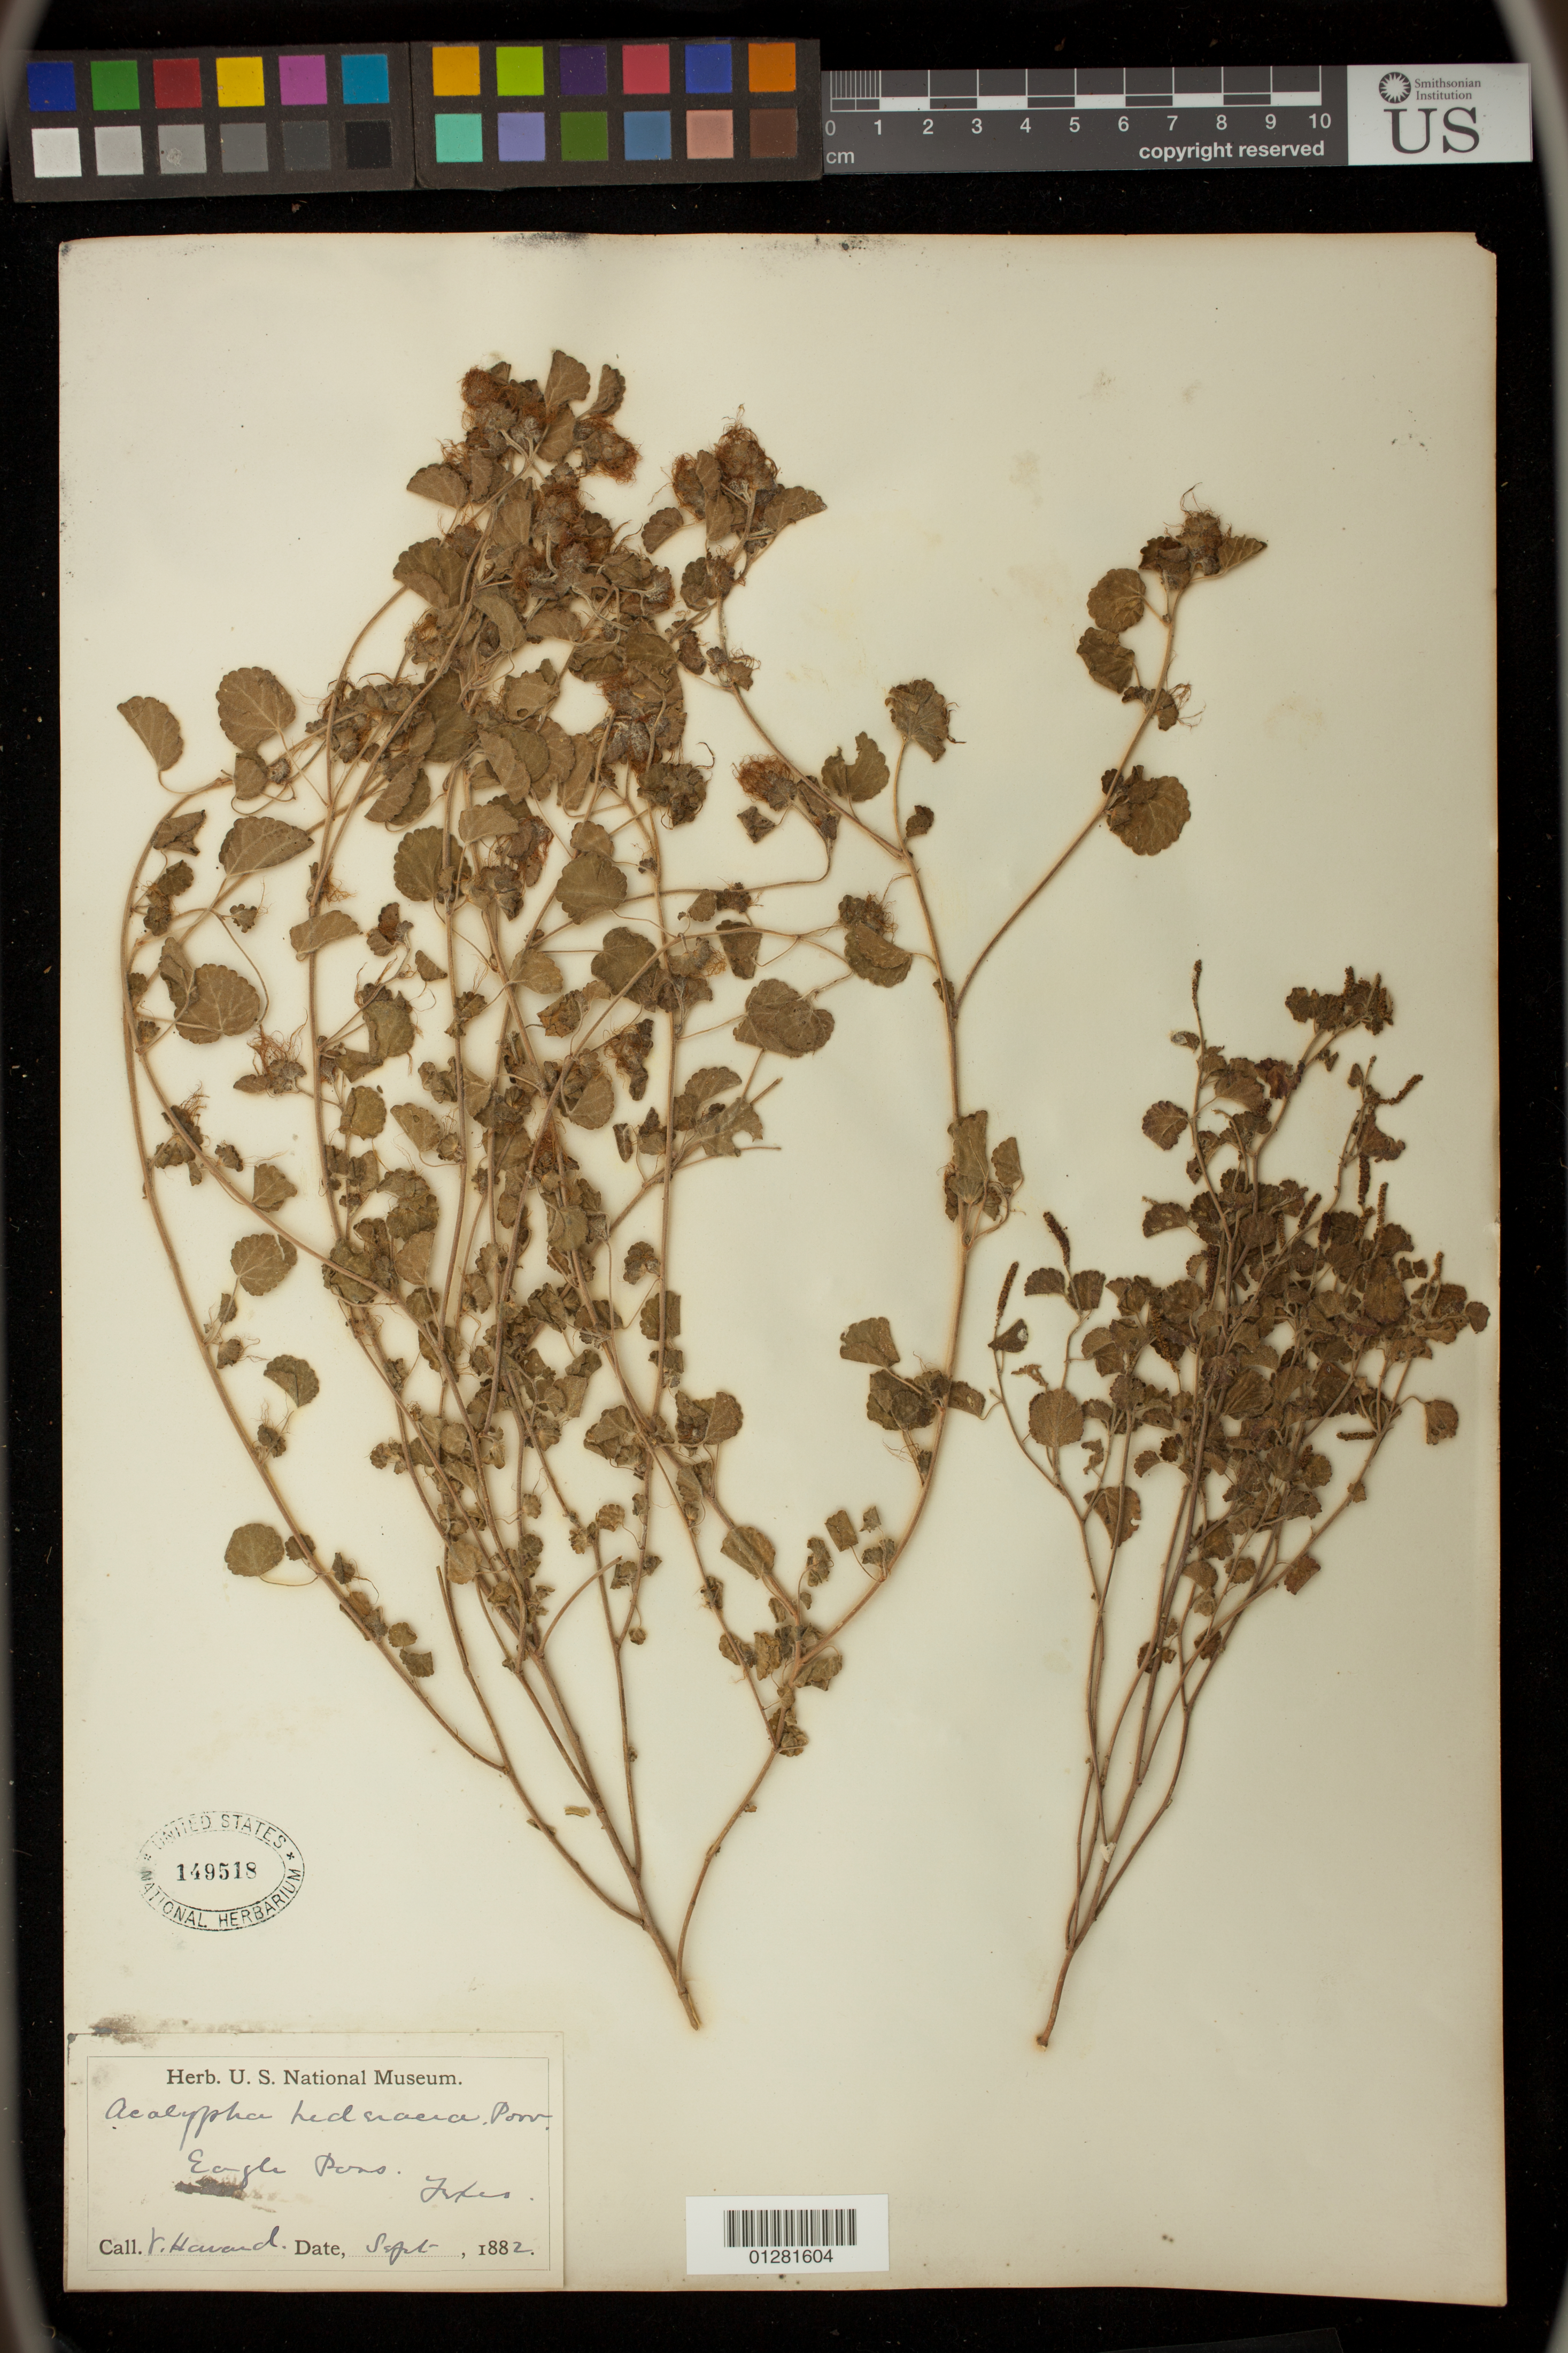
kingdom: Plantae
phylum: Tracheophyta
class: Magnoliopsida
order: Malpighiales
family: Euphorbiaceae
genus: Acalypha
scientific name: Acalypha hederacea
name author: Torr.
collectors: V. Havard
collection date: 1882-09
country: United States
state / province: Texas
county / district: Maverick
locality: Eagle Pass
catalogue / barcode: US 149518